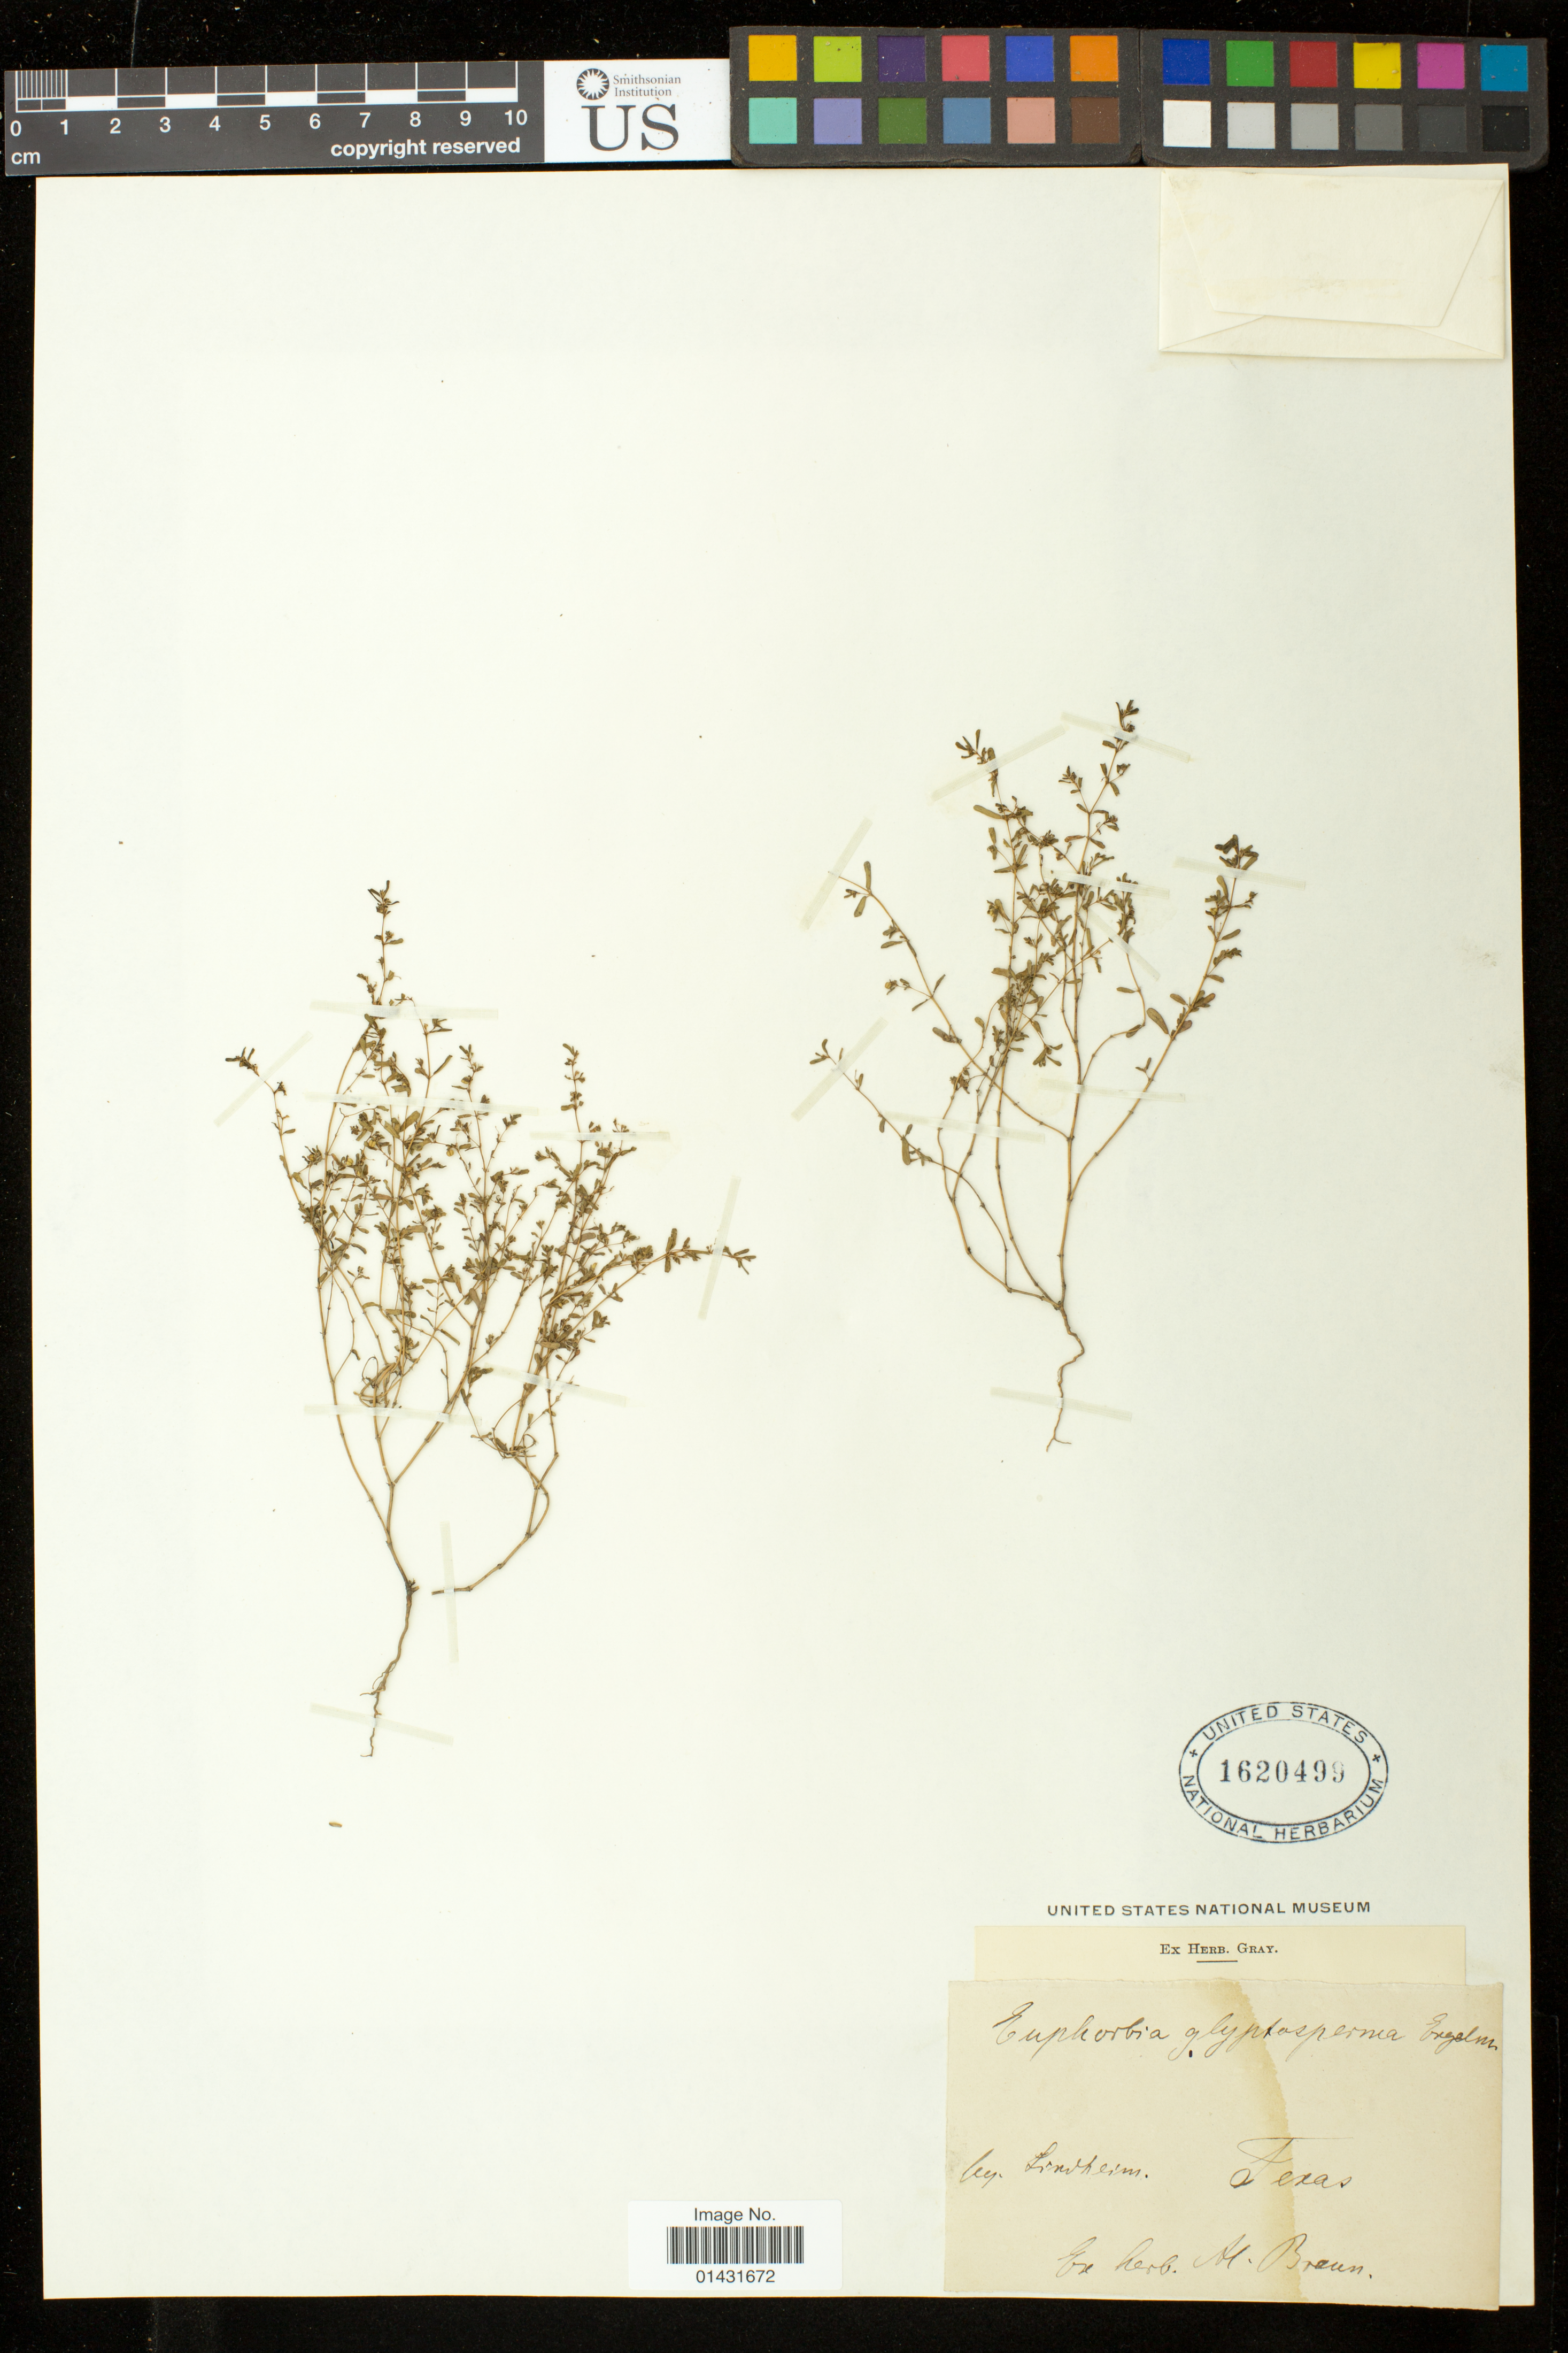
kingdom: Plantae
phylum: Tracheophyta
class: Magnoliopsida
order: Malpighiales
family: Euphorbiaceae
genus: Euphorbia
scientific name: Euphorbia glyptosperma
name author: Engelm.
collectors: F. J. Lindheimer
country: United States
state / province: Texas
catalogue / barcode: US 1620499